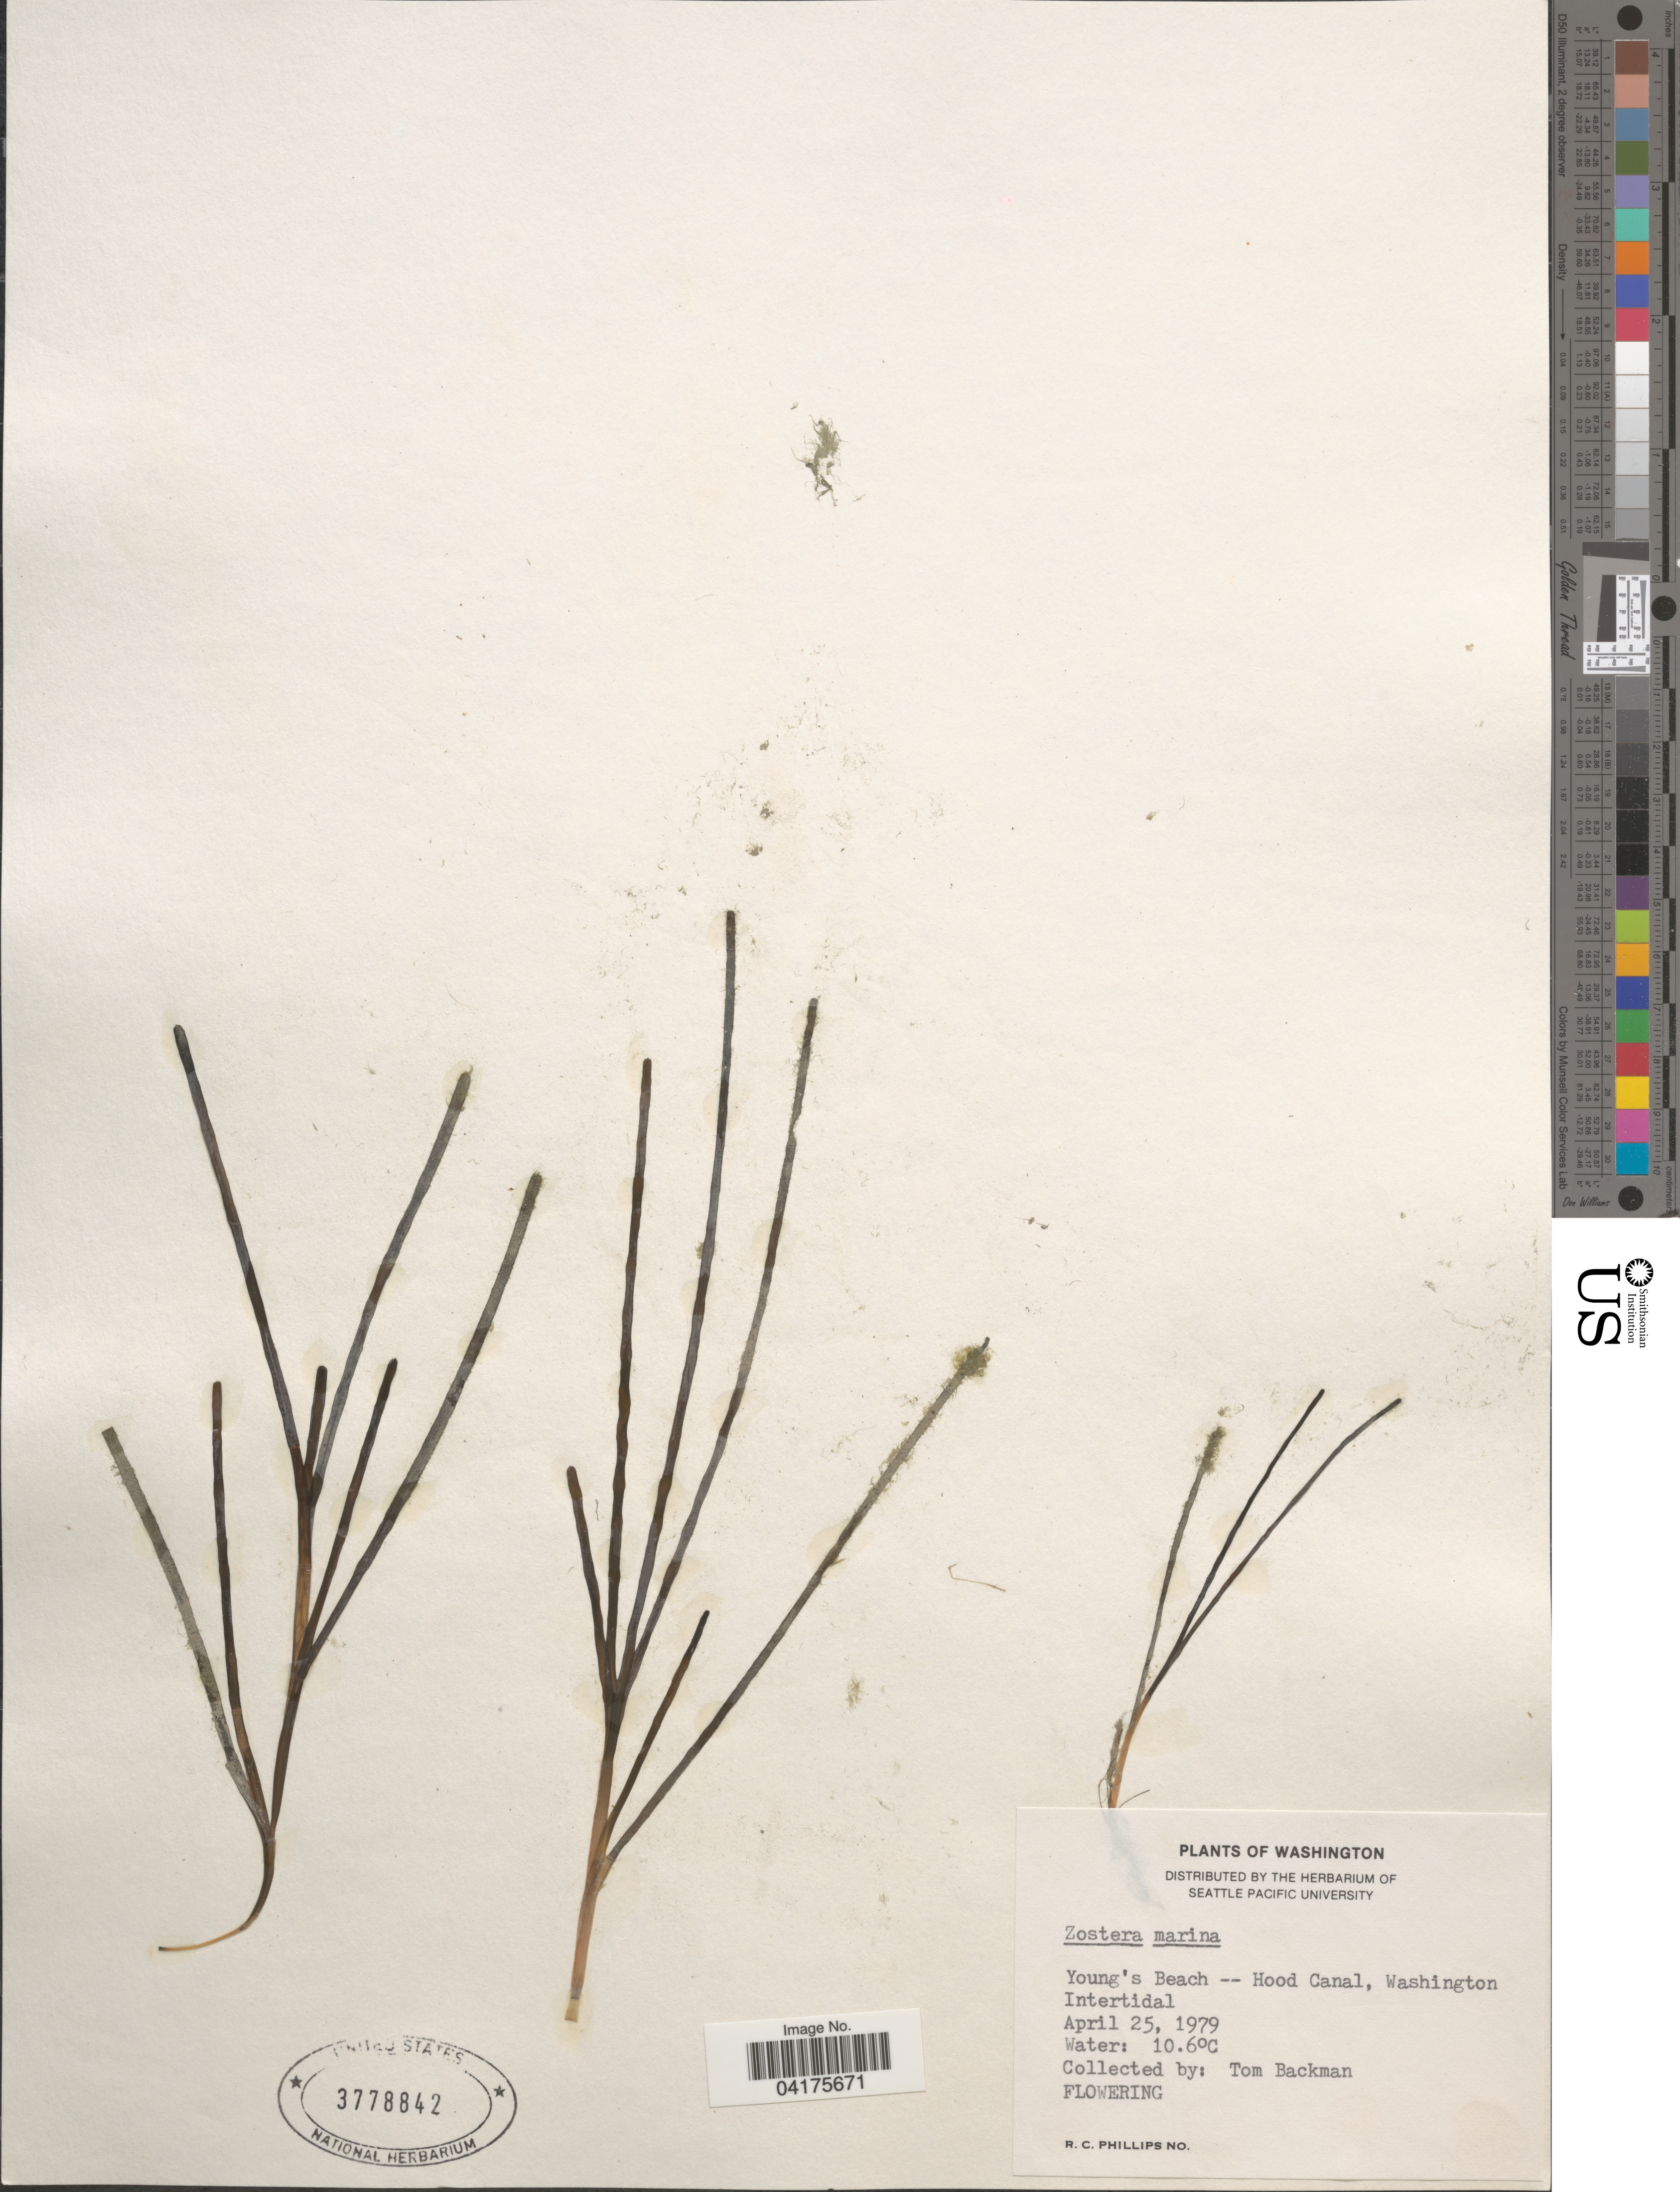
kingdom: Plantae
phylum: Tracheophyta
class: Liliopsida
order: Alismatales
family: Zosteraceae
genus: Zostera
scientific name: Zostera marina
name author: L.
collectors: T. Backman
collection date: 1979-04-25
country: United States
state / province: Washington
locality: Young's Beach -- Hood Canal.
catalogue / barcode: US 3778842